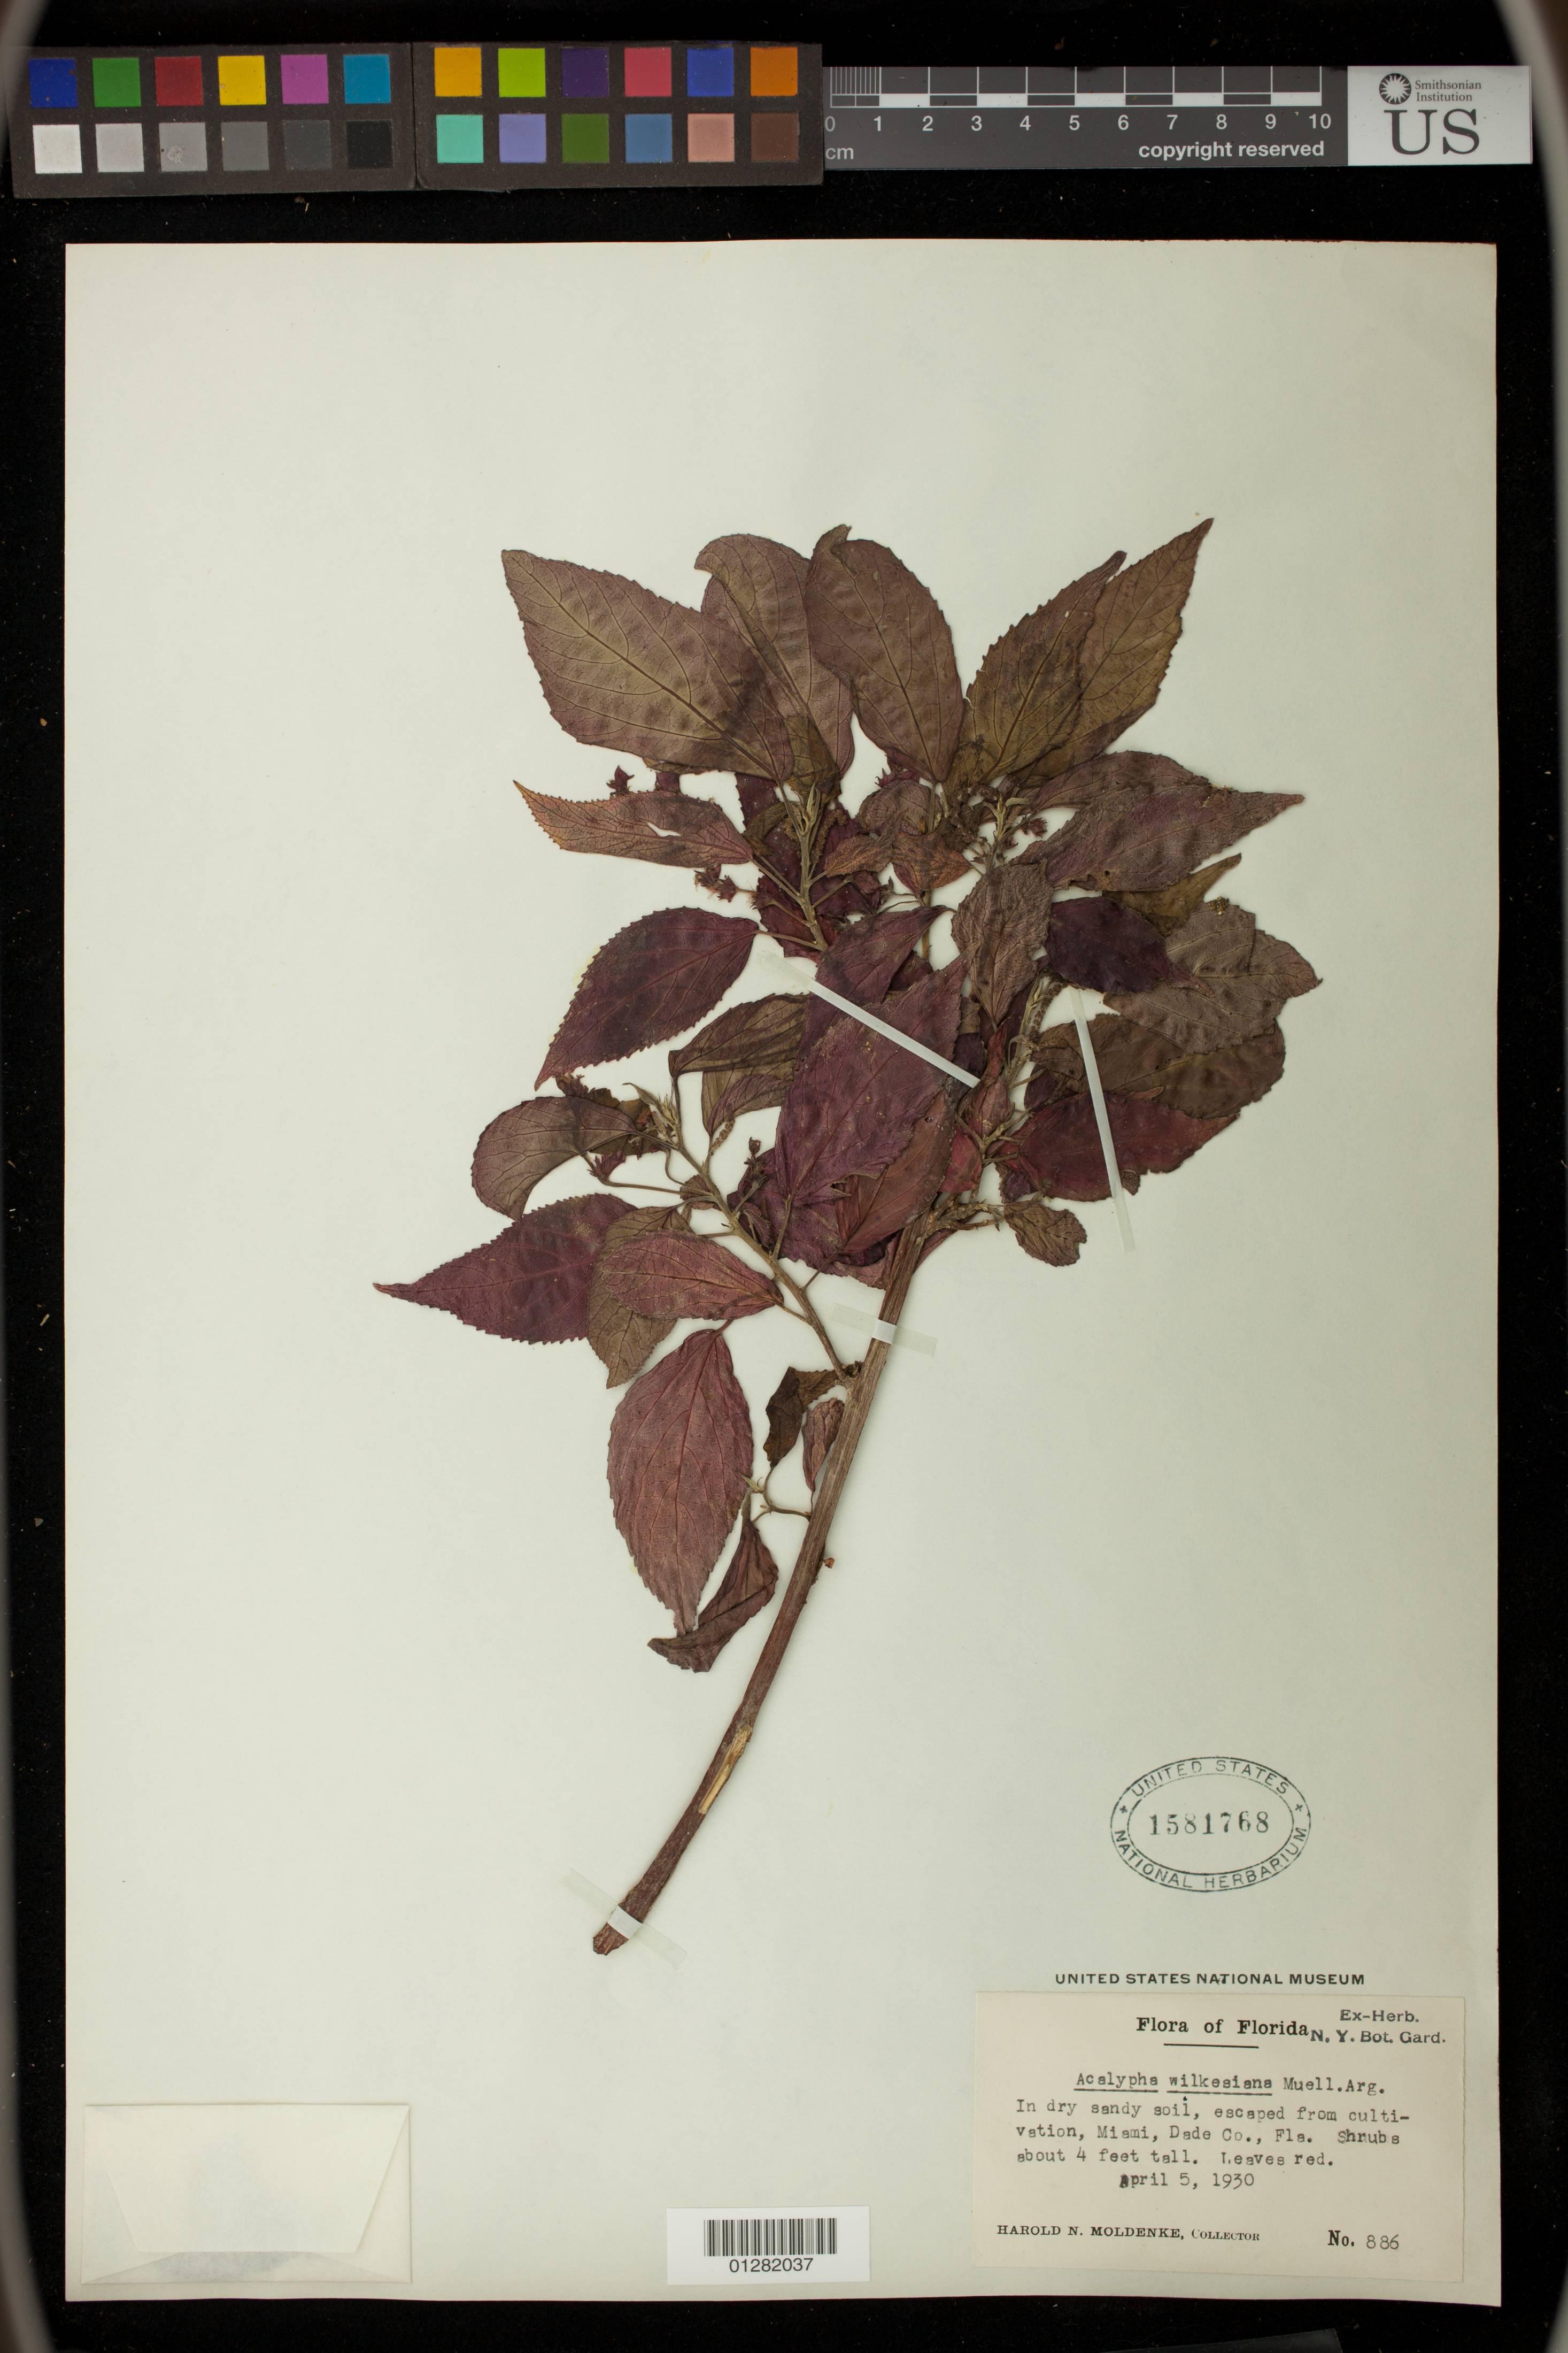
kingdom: Plantae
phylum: Tracheophyta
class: Magnoliopsida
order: Malpighiales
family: Euphorbiaceae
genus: Acalypha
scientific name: Acalypha wilkesiana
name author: Müll. Arg. in DC.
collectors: H. N. Moldenke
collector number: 886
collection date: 1930-04-05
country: United States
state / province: Florida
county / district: Dade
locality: Miami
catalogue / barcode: US 1581768